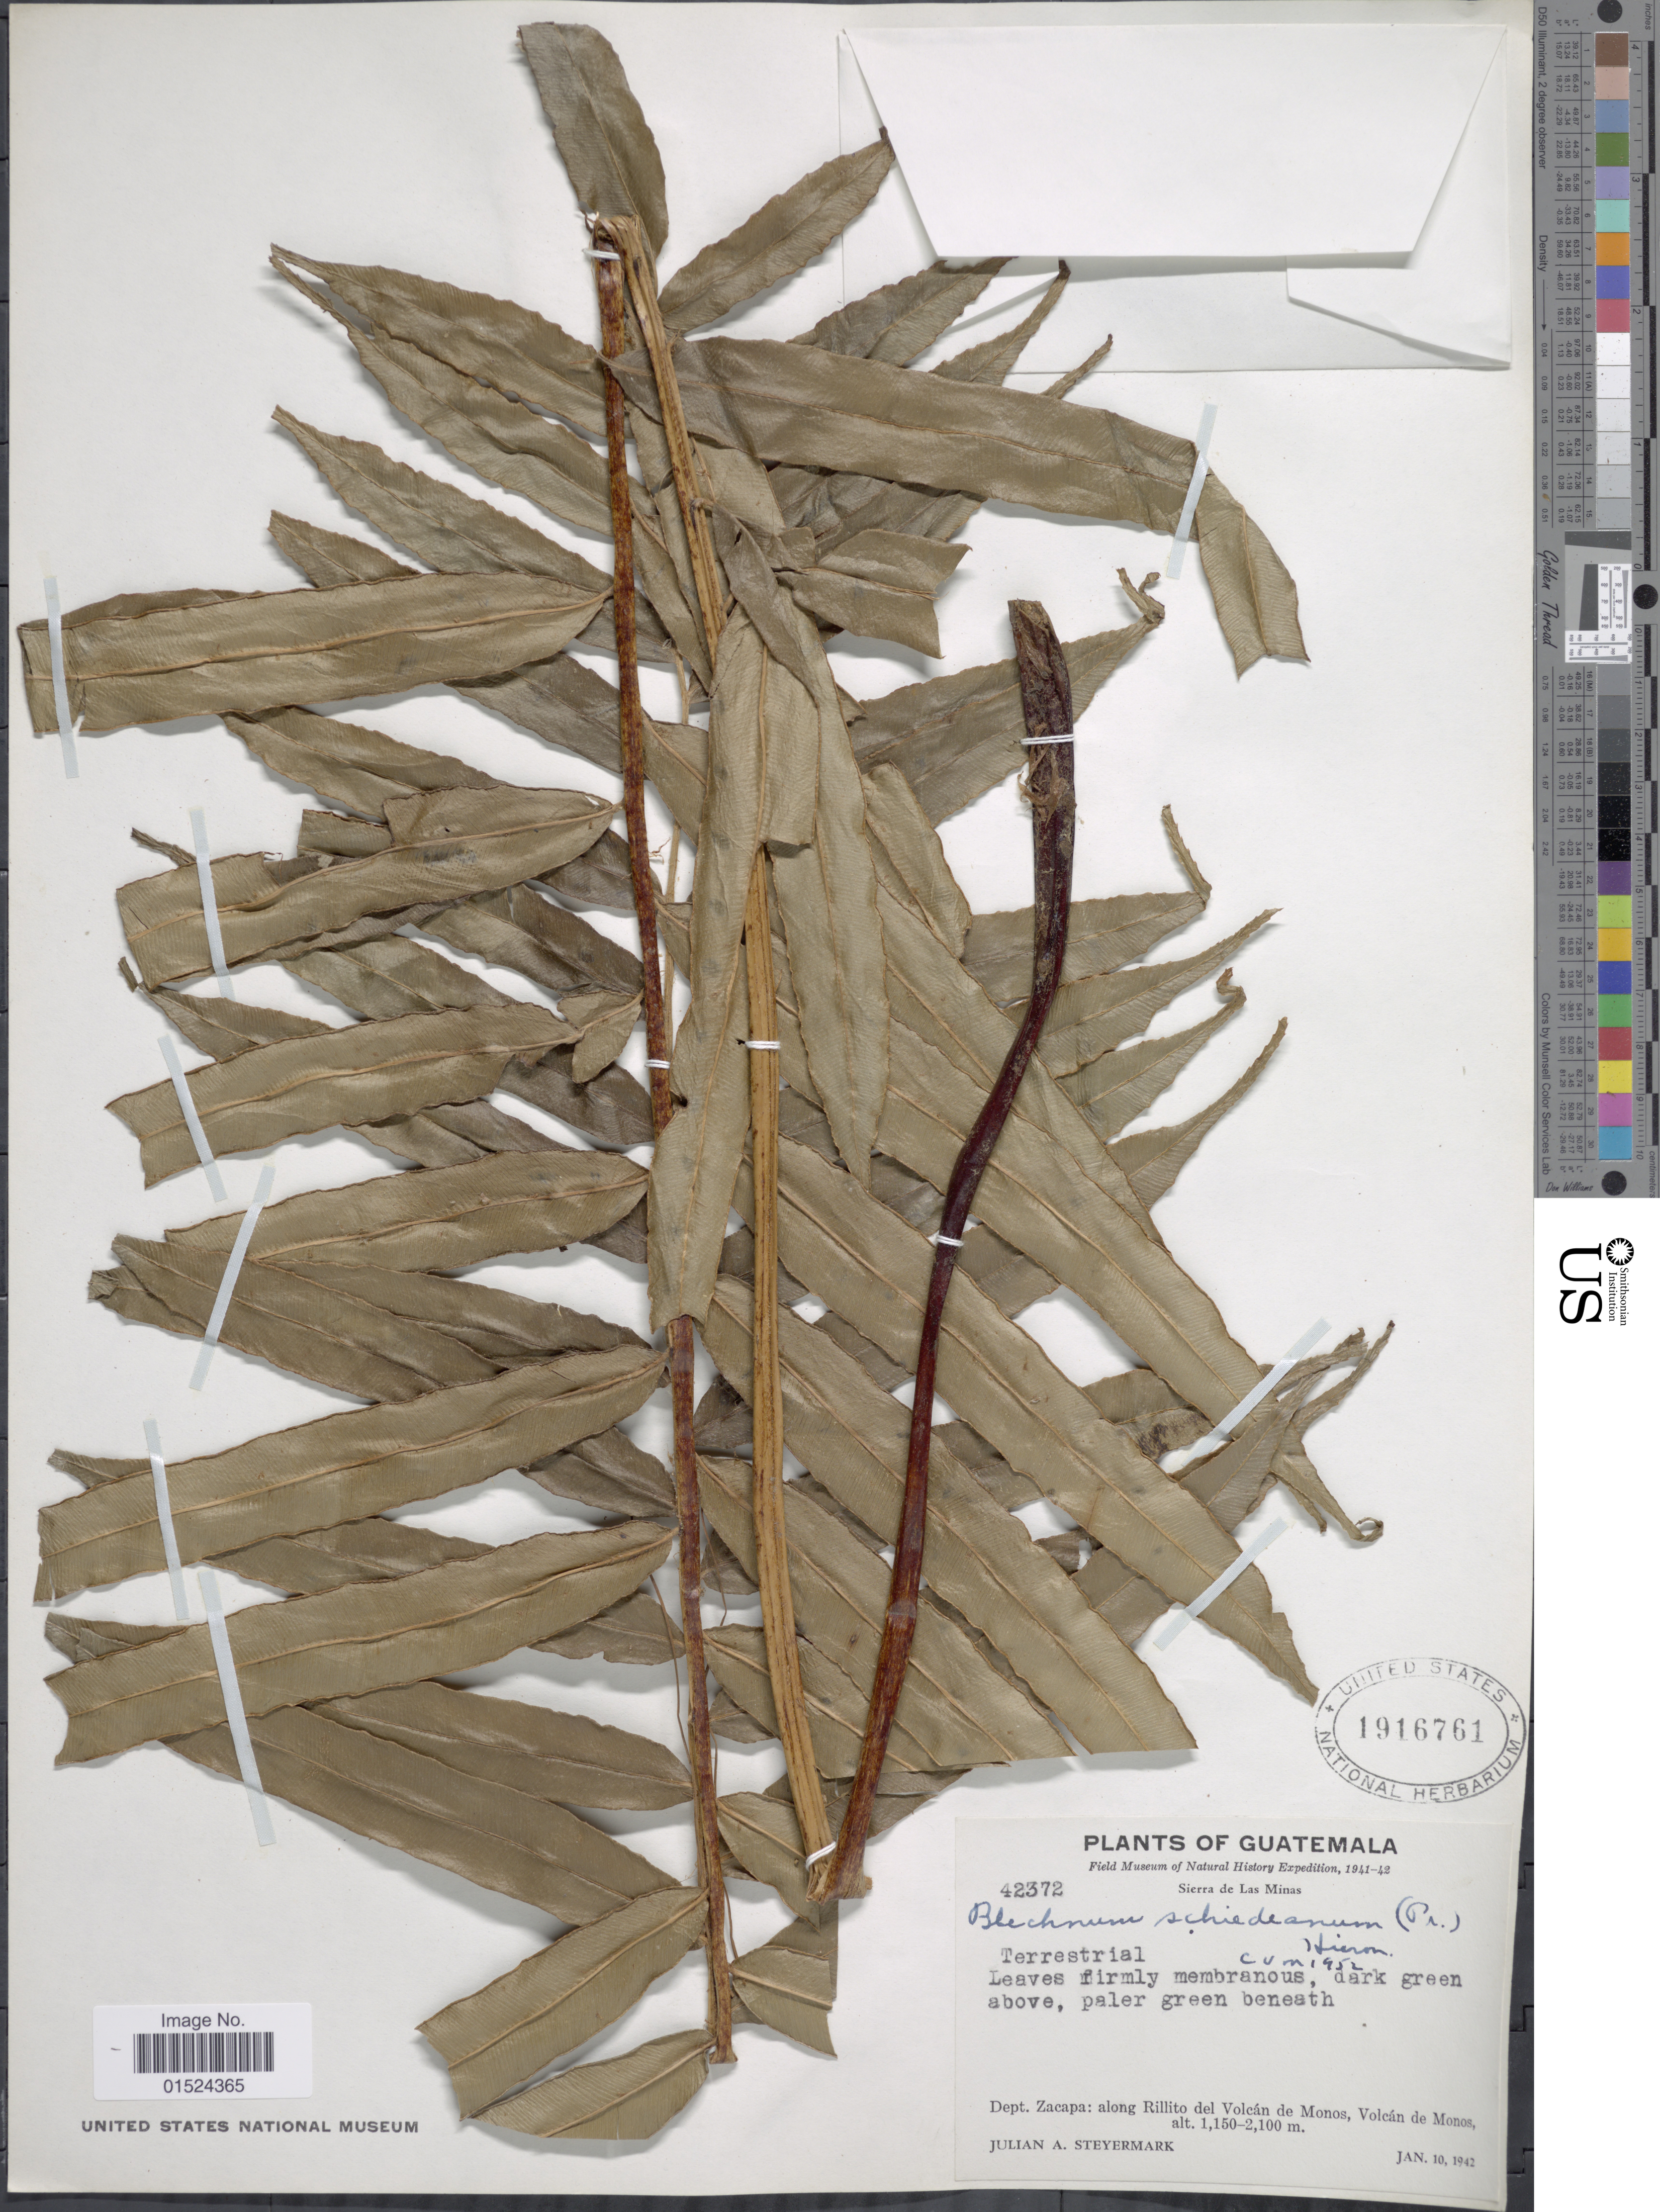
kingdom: Plantae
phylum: Tracheophyta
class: Polypodiopsida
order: Polypodiales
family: Blechnaceae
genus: Blechnum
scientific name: Blechnum schiedeanum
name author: (Schltdl. ex C. Presl) Hieron.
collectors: J. Steyermark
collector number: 42372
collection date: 1942-01-10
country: Guatemala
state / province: Zacapa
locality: Sierra de Las Minas, along Rillito del Volcán de Monos, Volcán de Monos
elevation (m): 1150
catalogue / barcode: US 1916761